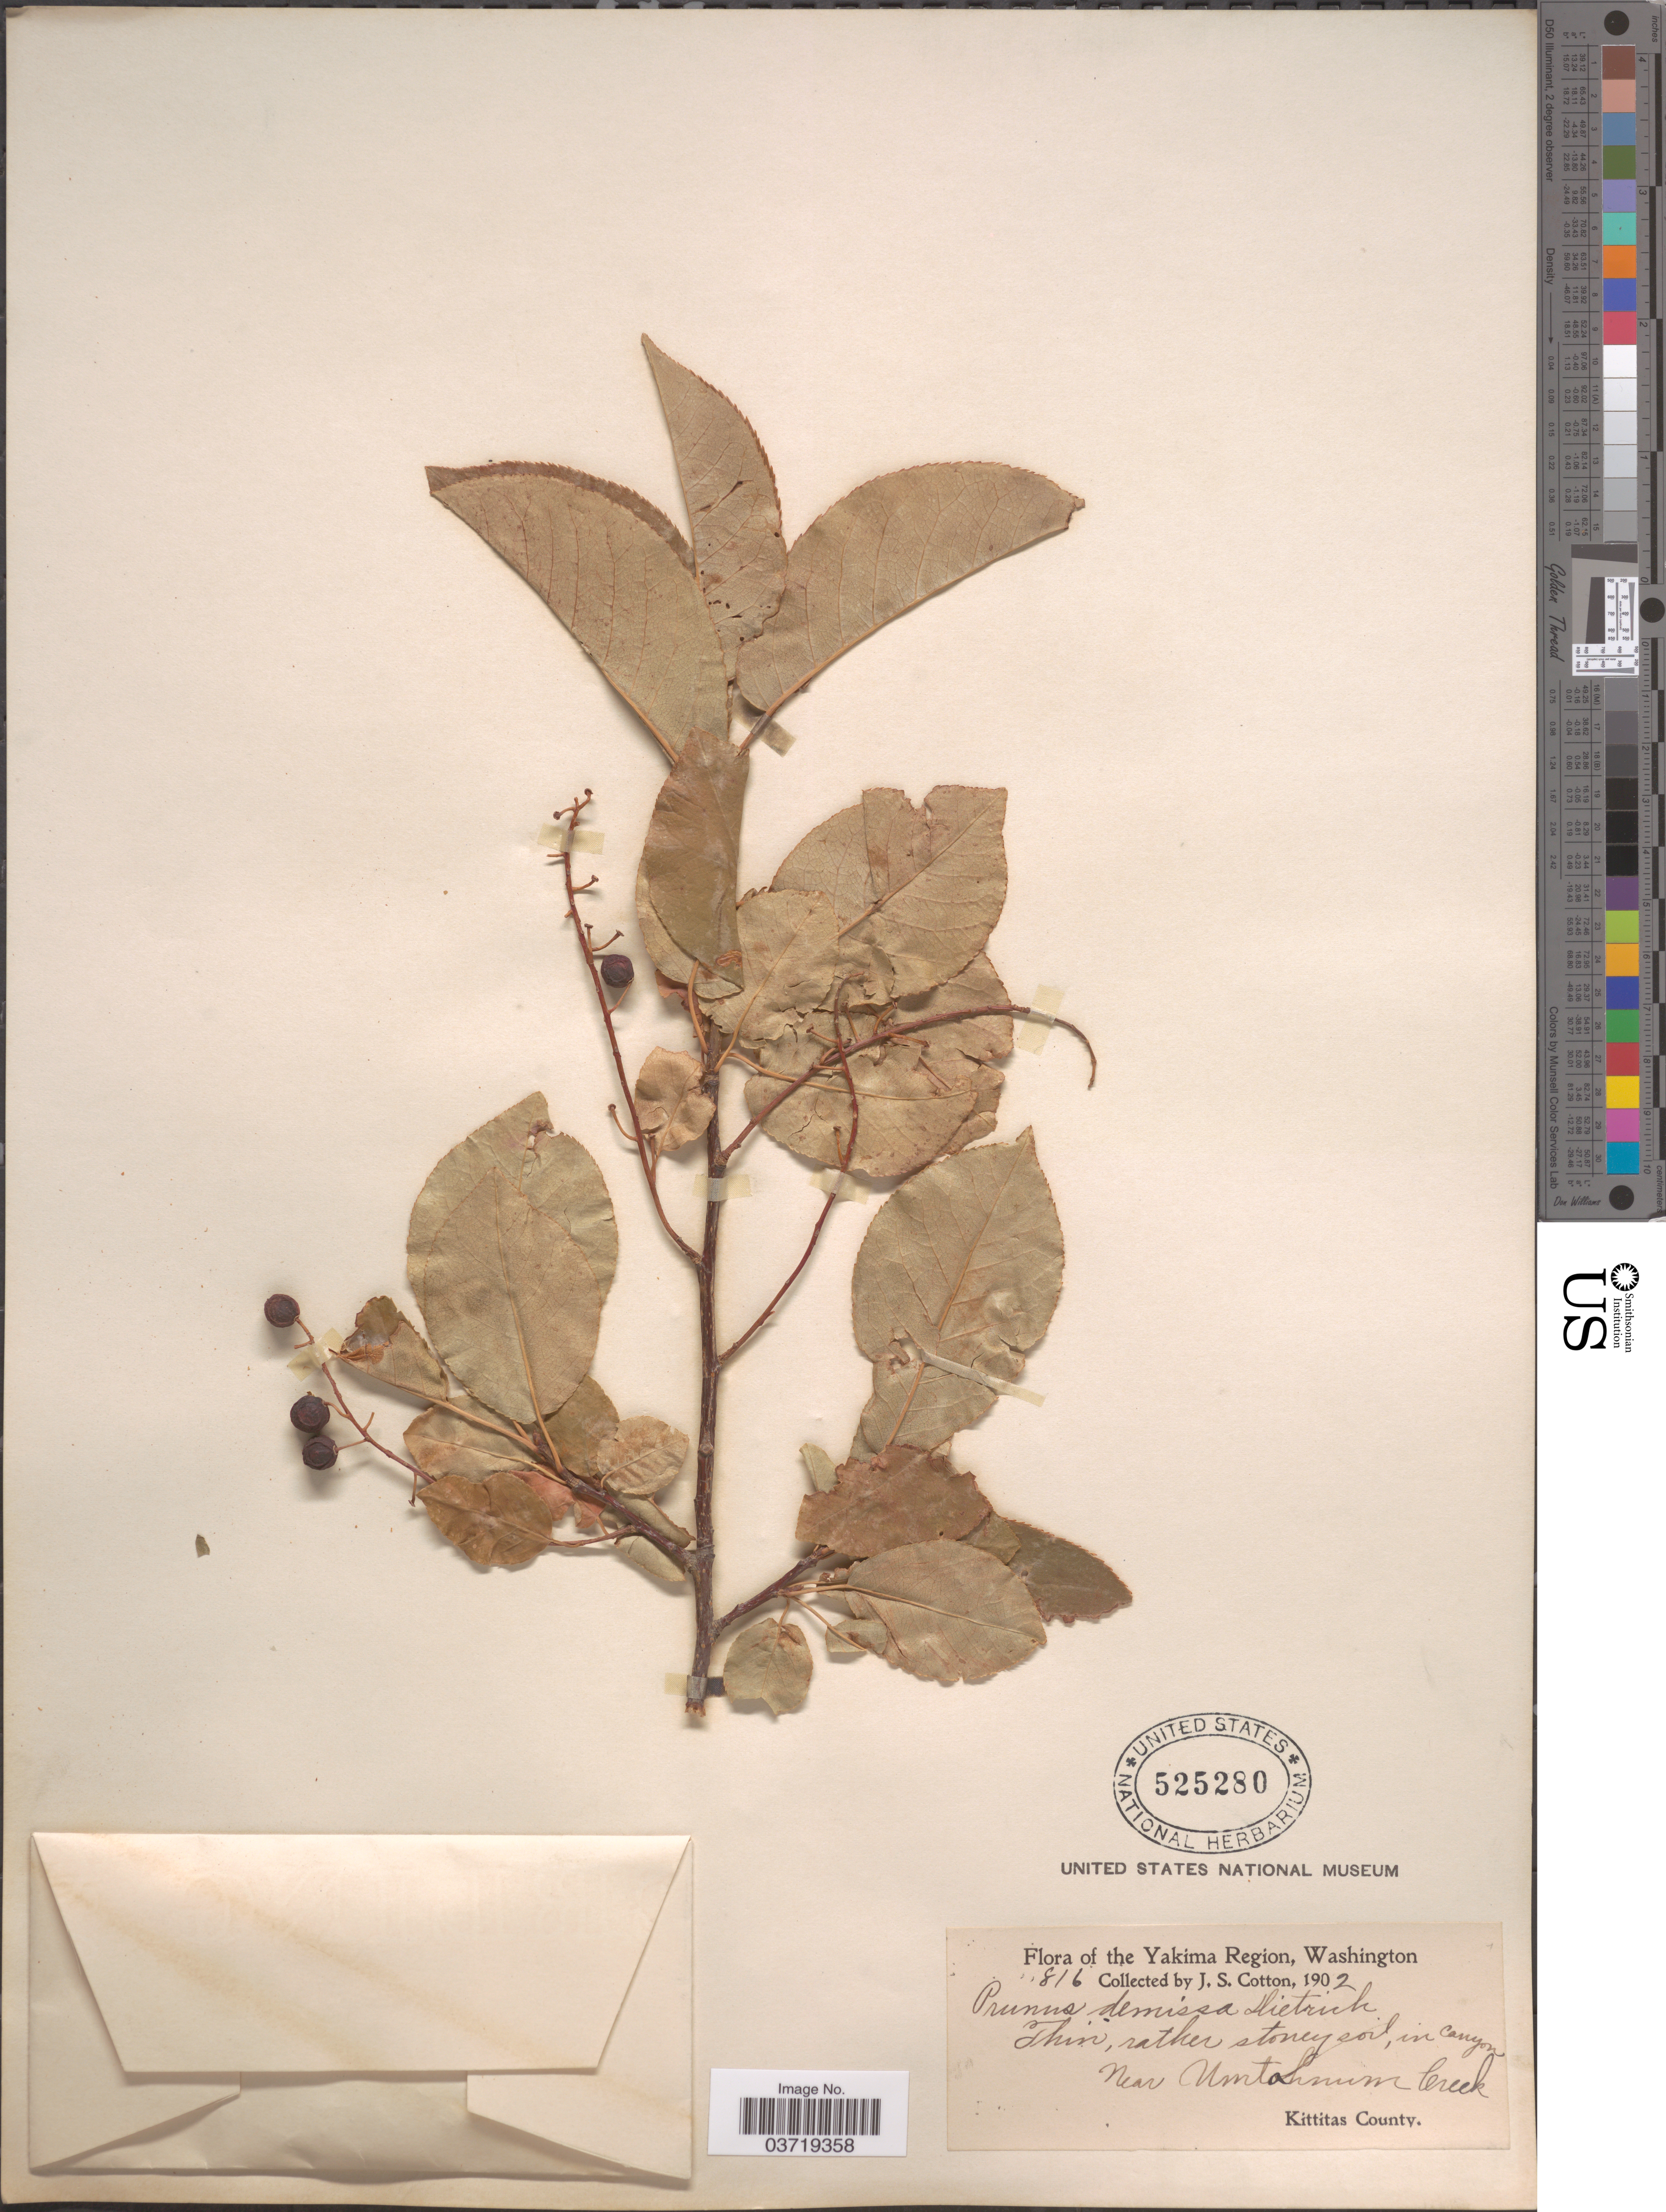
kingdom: Plantae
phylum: Tracheophyta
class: Magnoliopsida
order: Rosales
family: Rosaceae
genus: Prunus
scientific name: Prunus virginiana var. demissa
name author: (Nutt.) Torr.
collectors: J. S. Cotton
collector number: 816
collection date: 1902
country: United States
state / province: Washington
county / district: Kittitas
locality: The Yakima Region. Near Umtahnum Creek. Kittitas County.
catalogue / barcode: US 525280